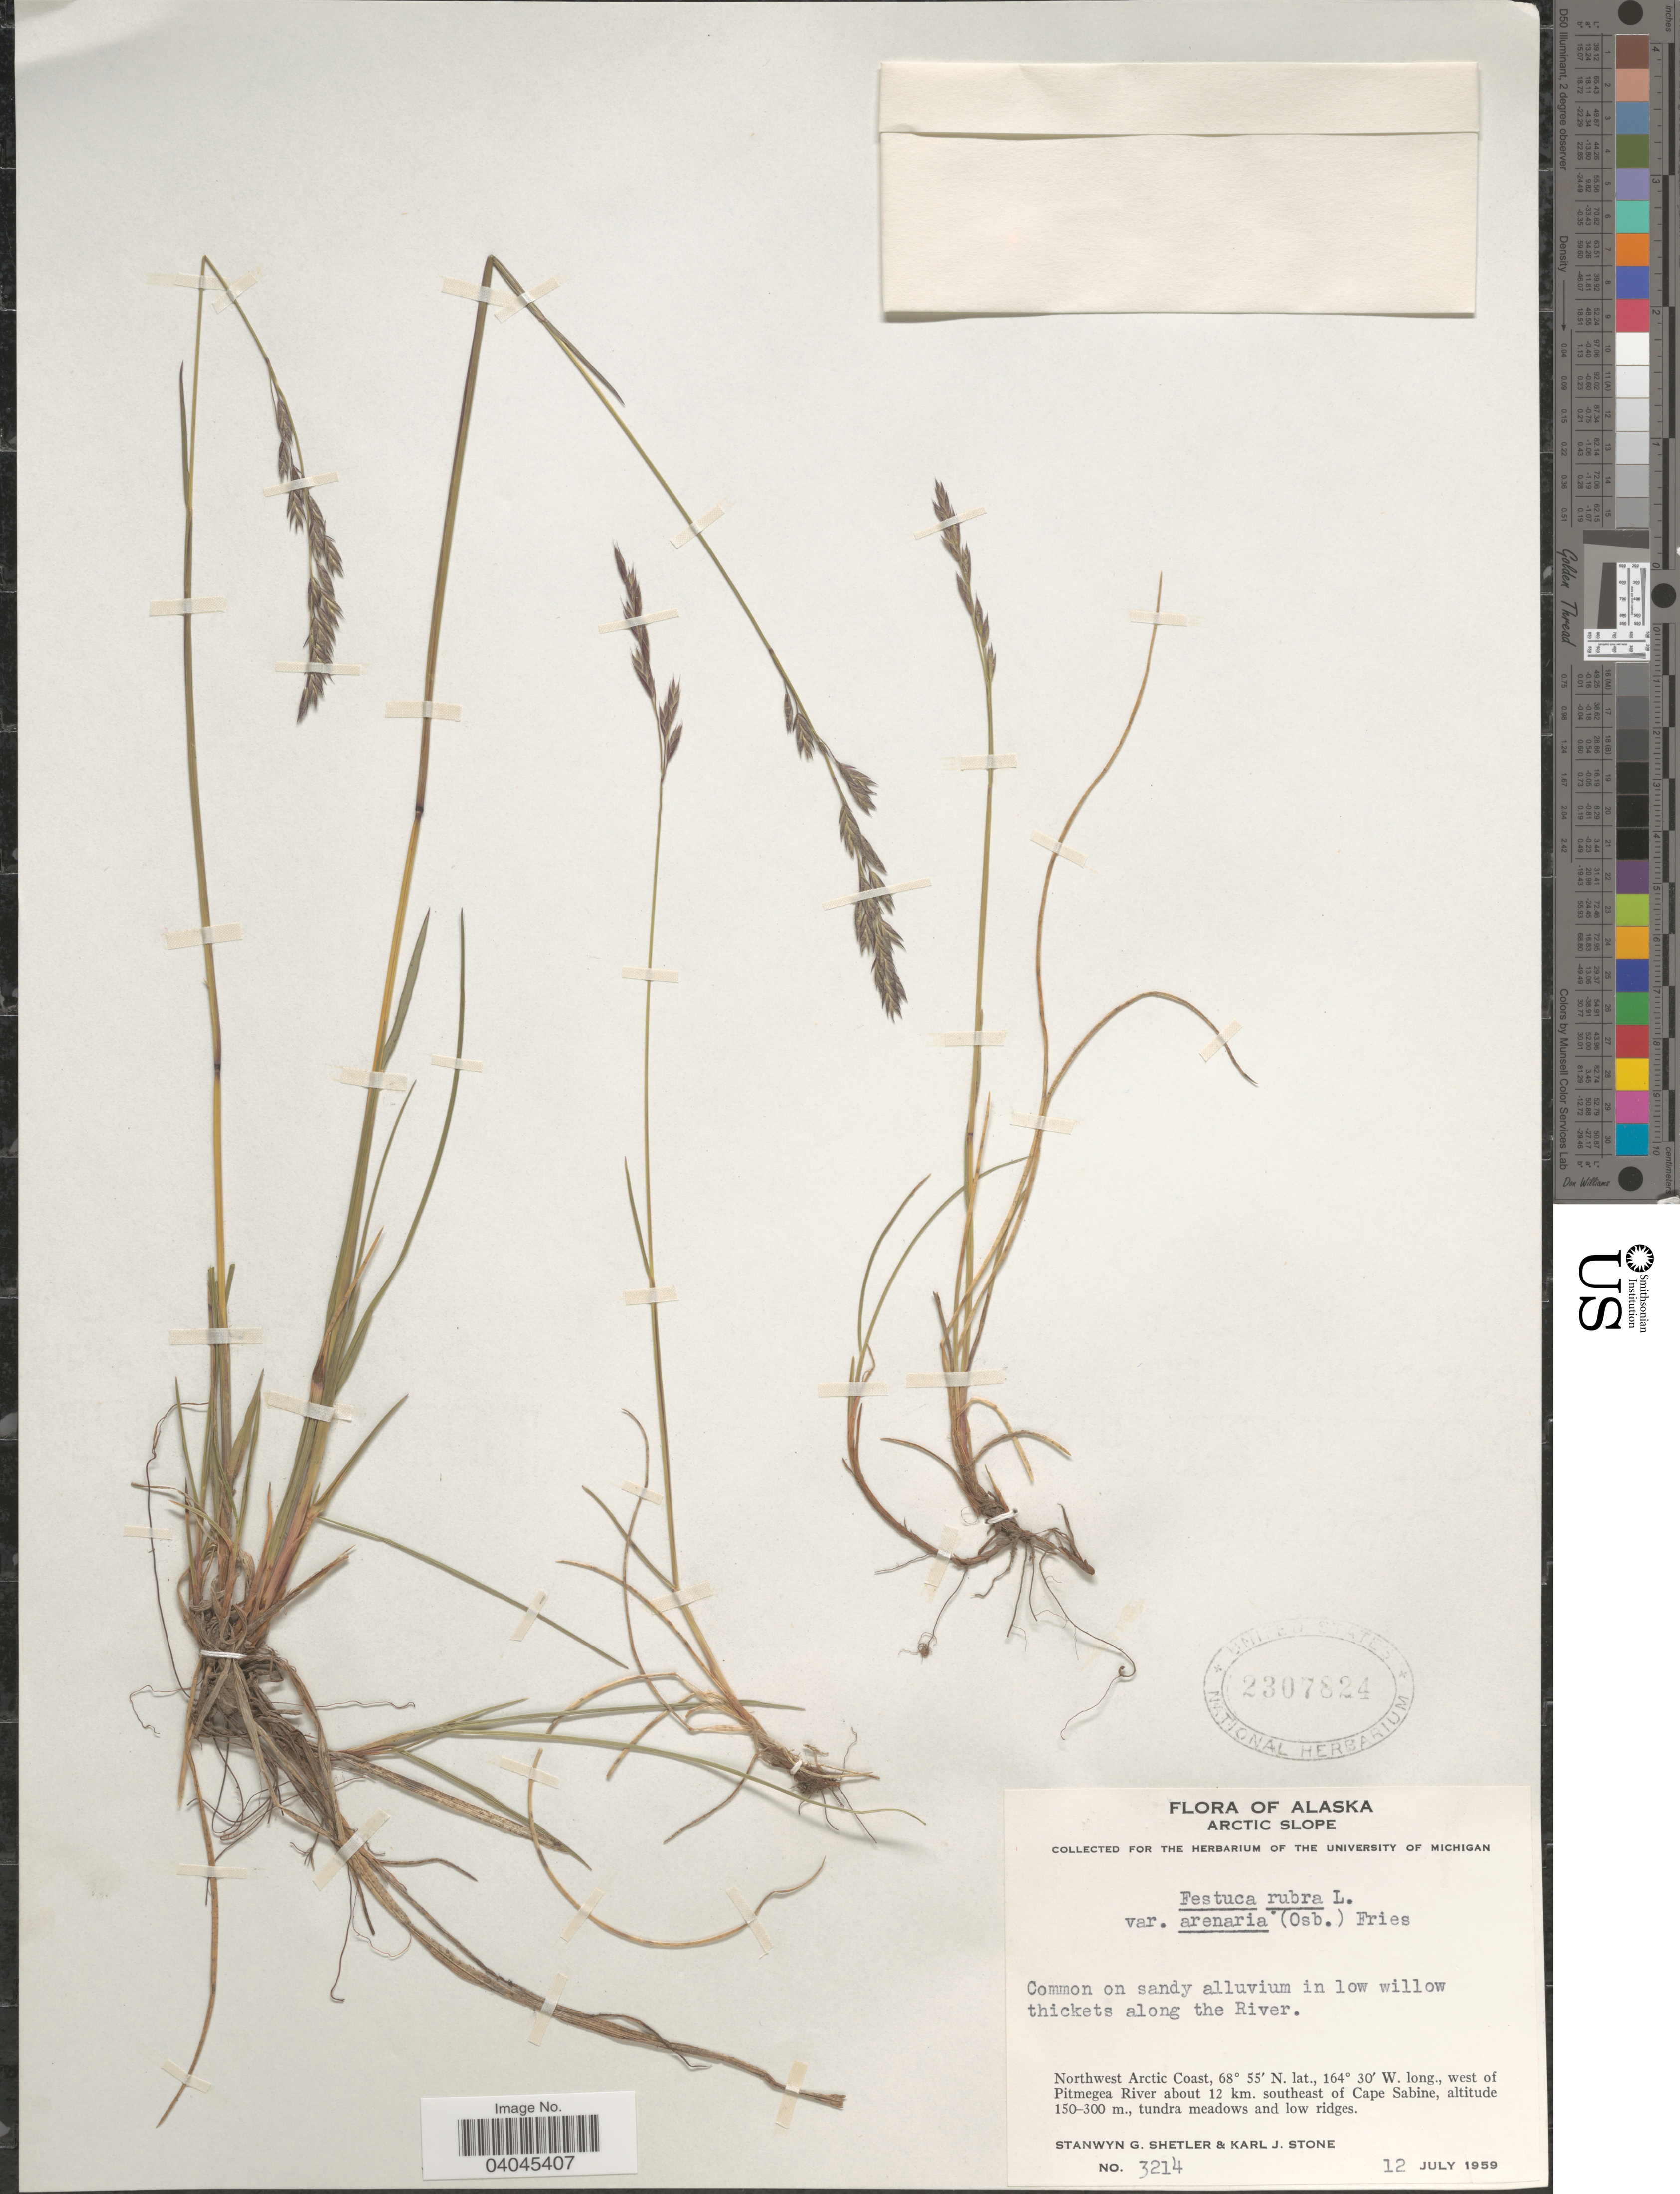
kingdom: Plantae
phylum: Tracheophyta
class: Liliopsida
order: Poales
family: Poaceae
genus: Festuca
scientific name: Festuca rubra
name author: L.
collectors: S. Shetler & K. J. Stone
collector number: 3214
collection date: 1959-07-12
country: United States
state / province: Alaska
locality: Arctic Slope. Common on sandy alluvium in low willow thickets along the River. Northwest Arctic Coast, west of Pitmegea River about 12 km. southeast of Cape Sabine.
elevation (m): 150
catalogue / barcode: US 2307824